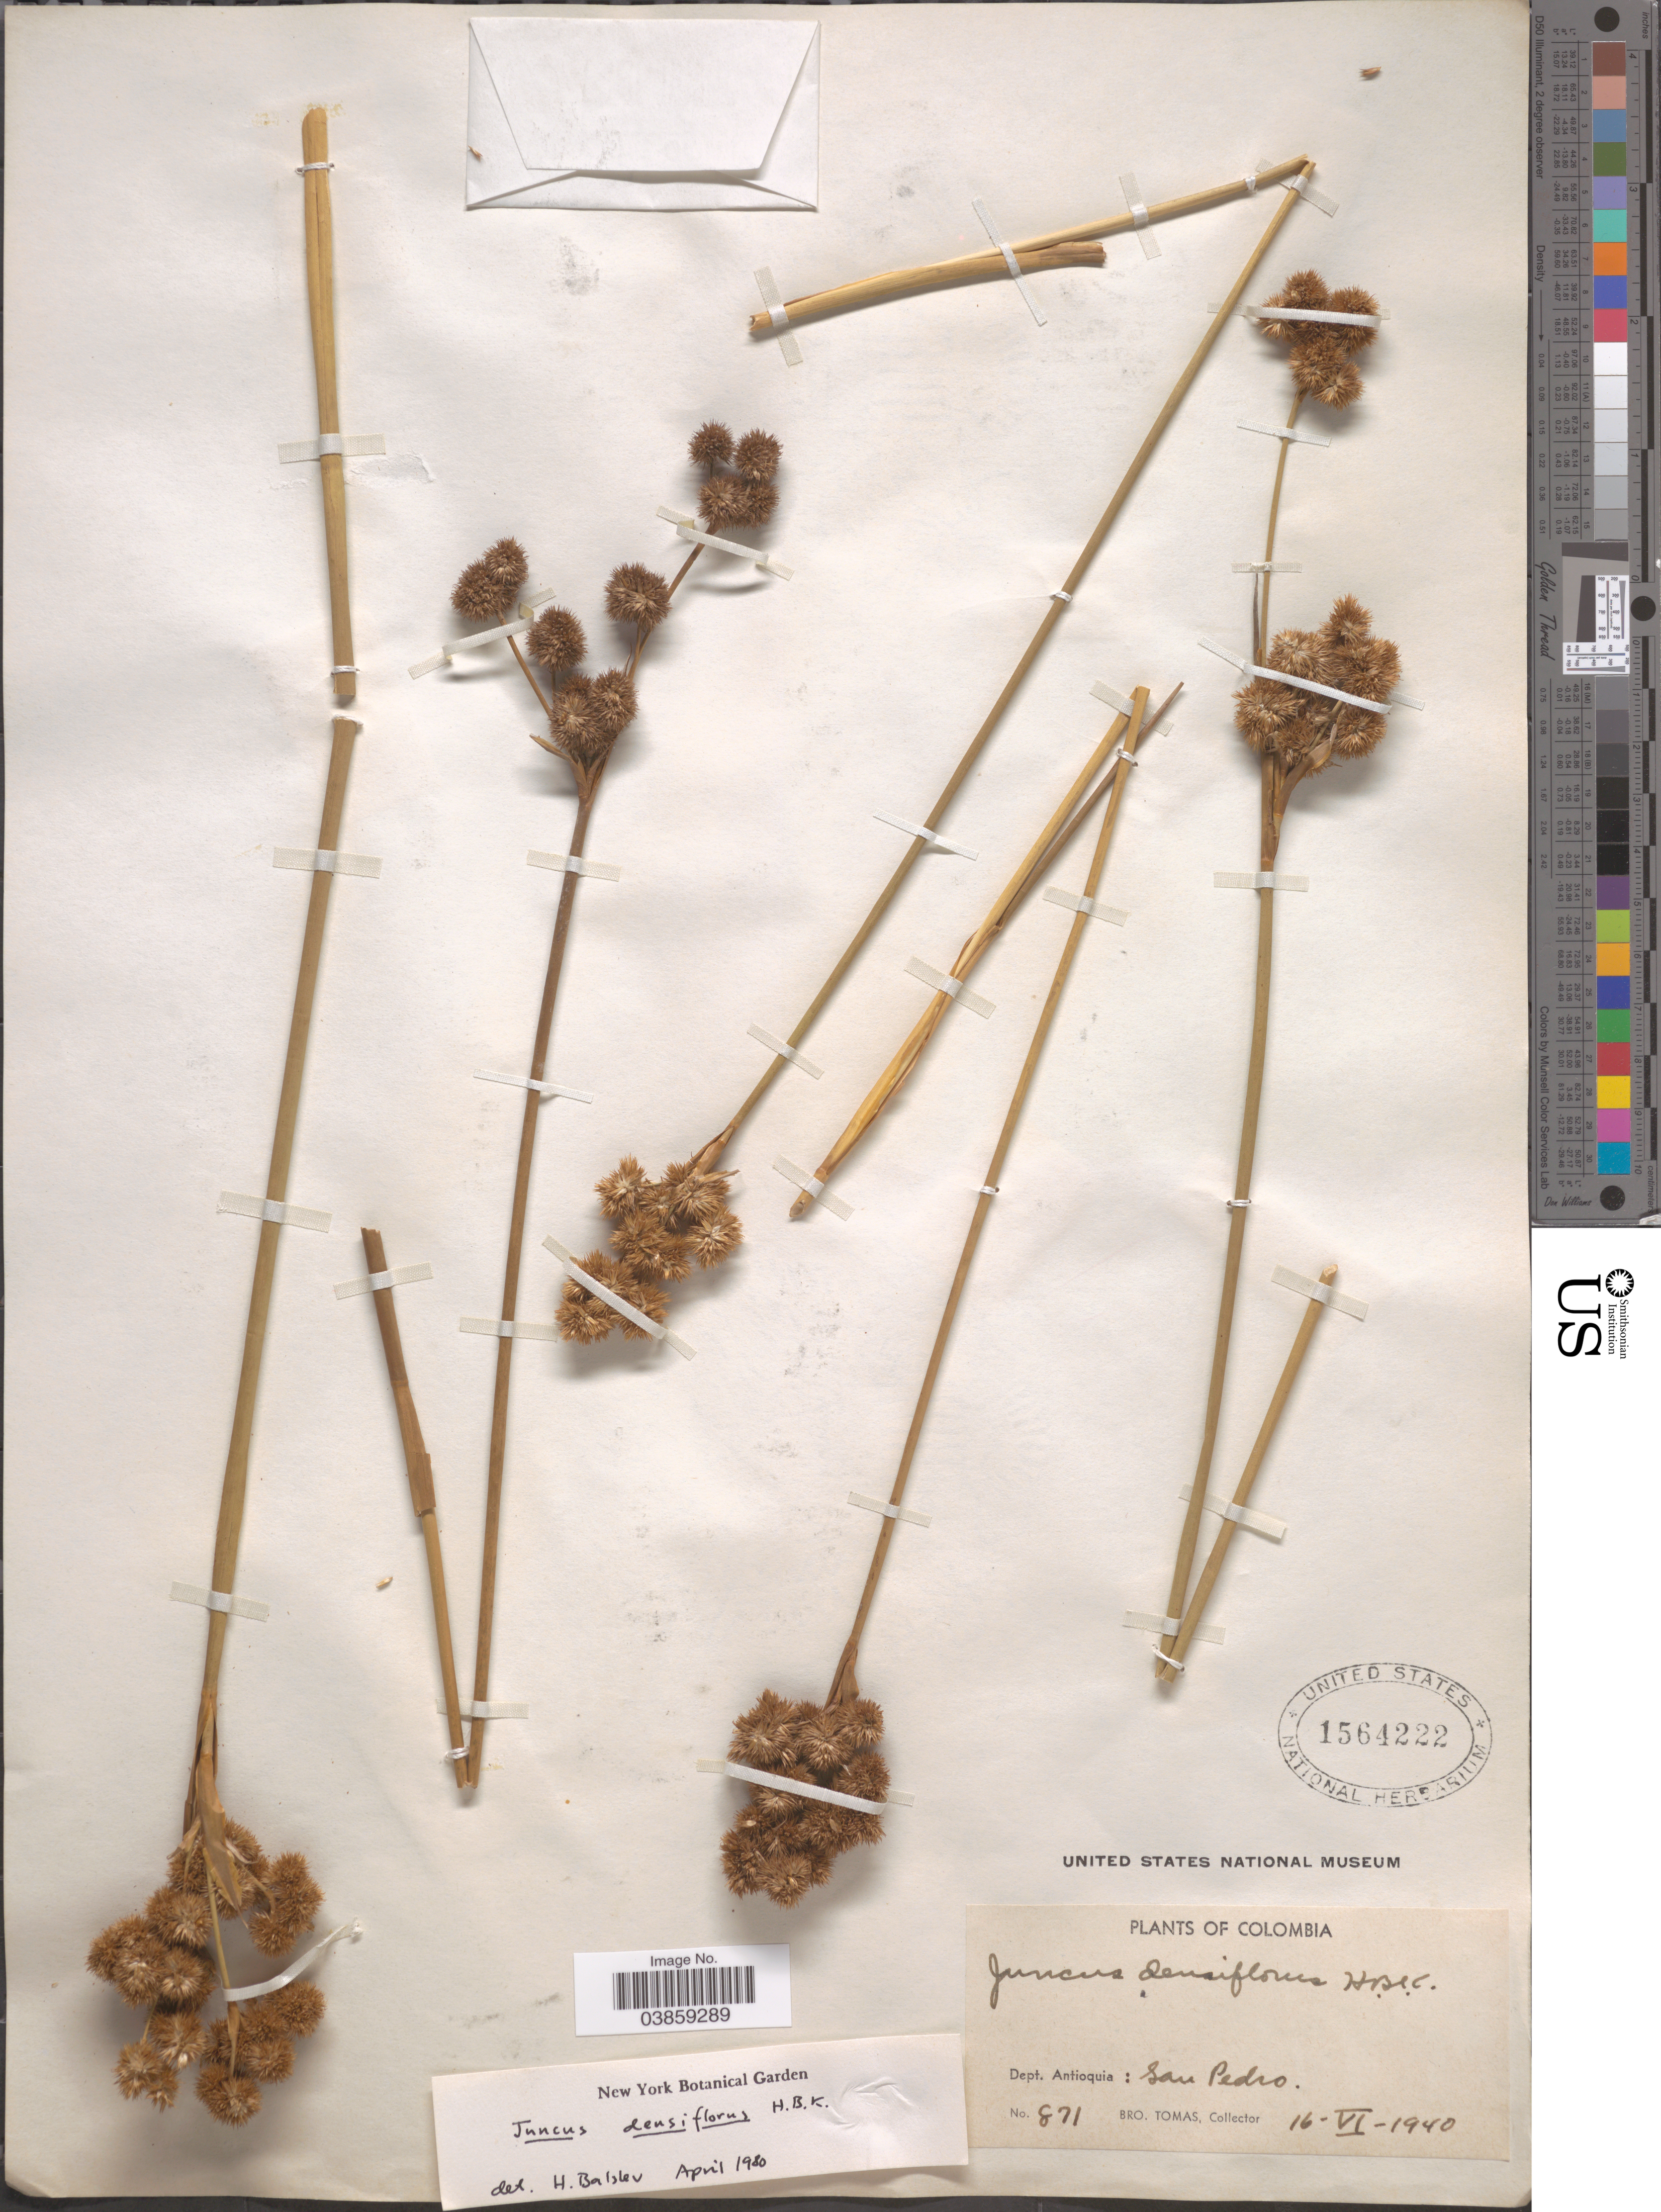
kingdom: Plantae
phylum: Tracheophyta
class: Liliopsida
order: Poales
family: Juncaceae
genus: Juncus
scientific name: Juncus densiflorus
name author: Kunth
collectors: B. Tomas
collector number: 871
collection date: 1940-06-16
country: Colombia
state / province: Antioquia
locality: Dept. Antioquia: San Pedro.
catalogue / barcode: US 1564222